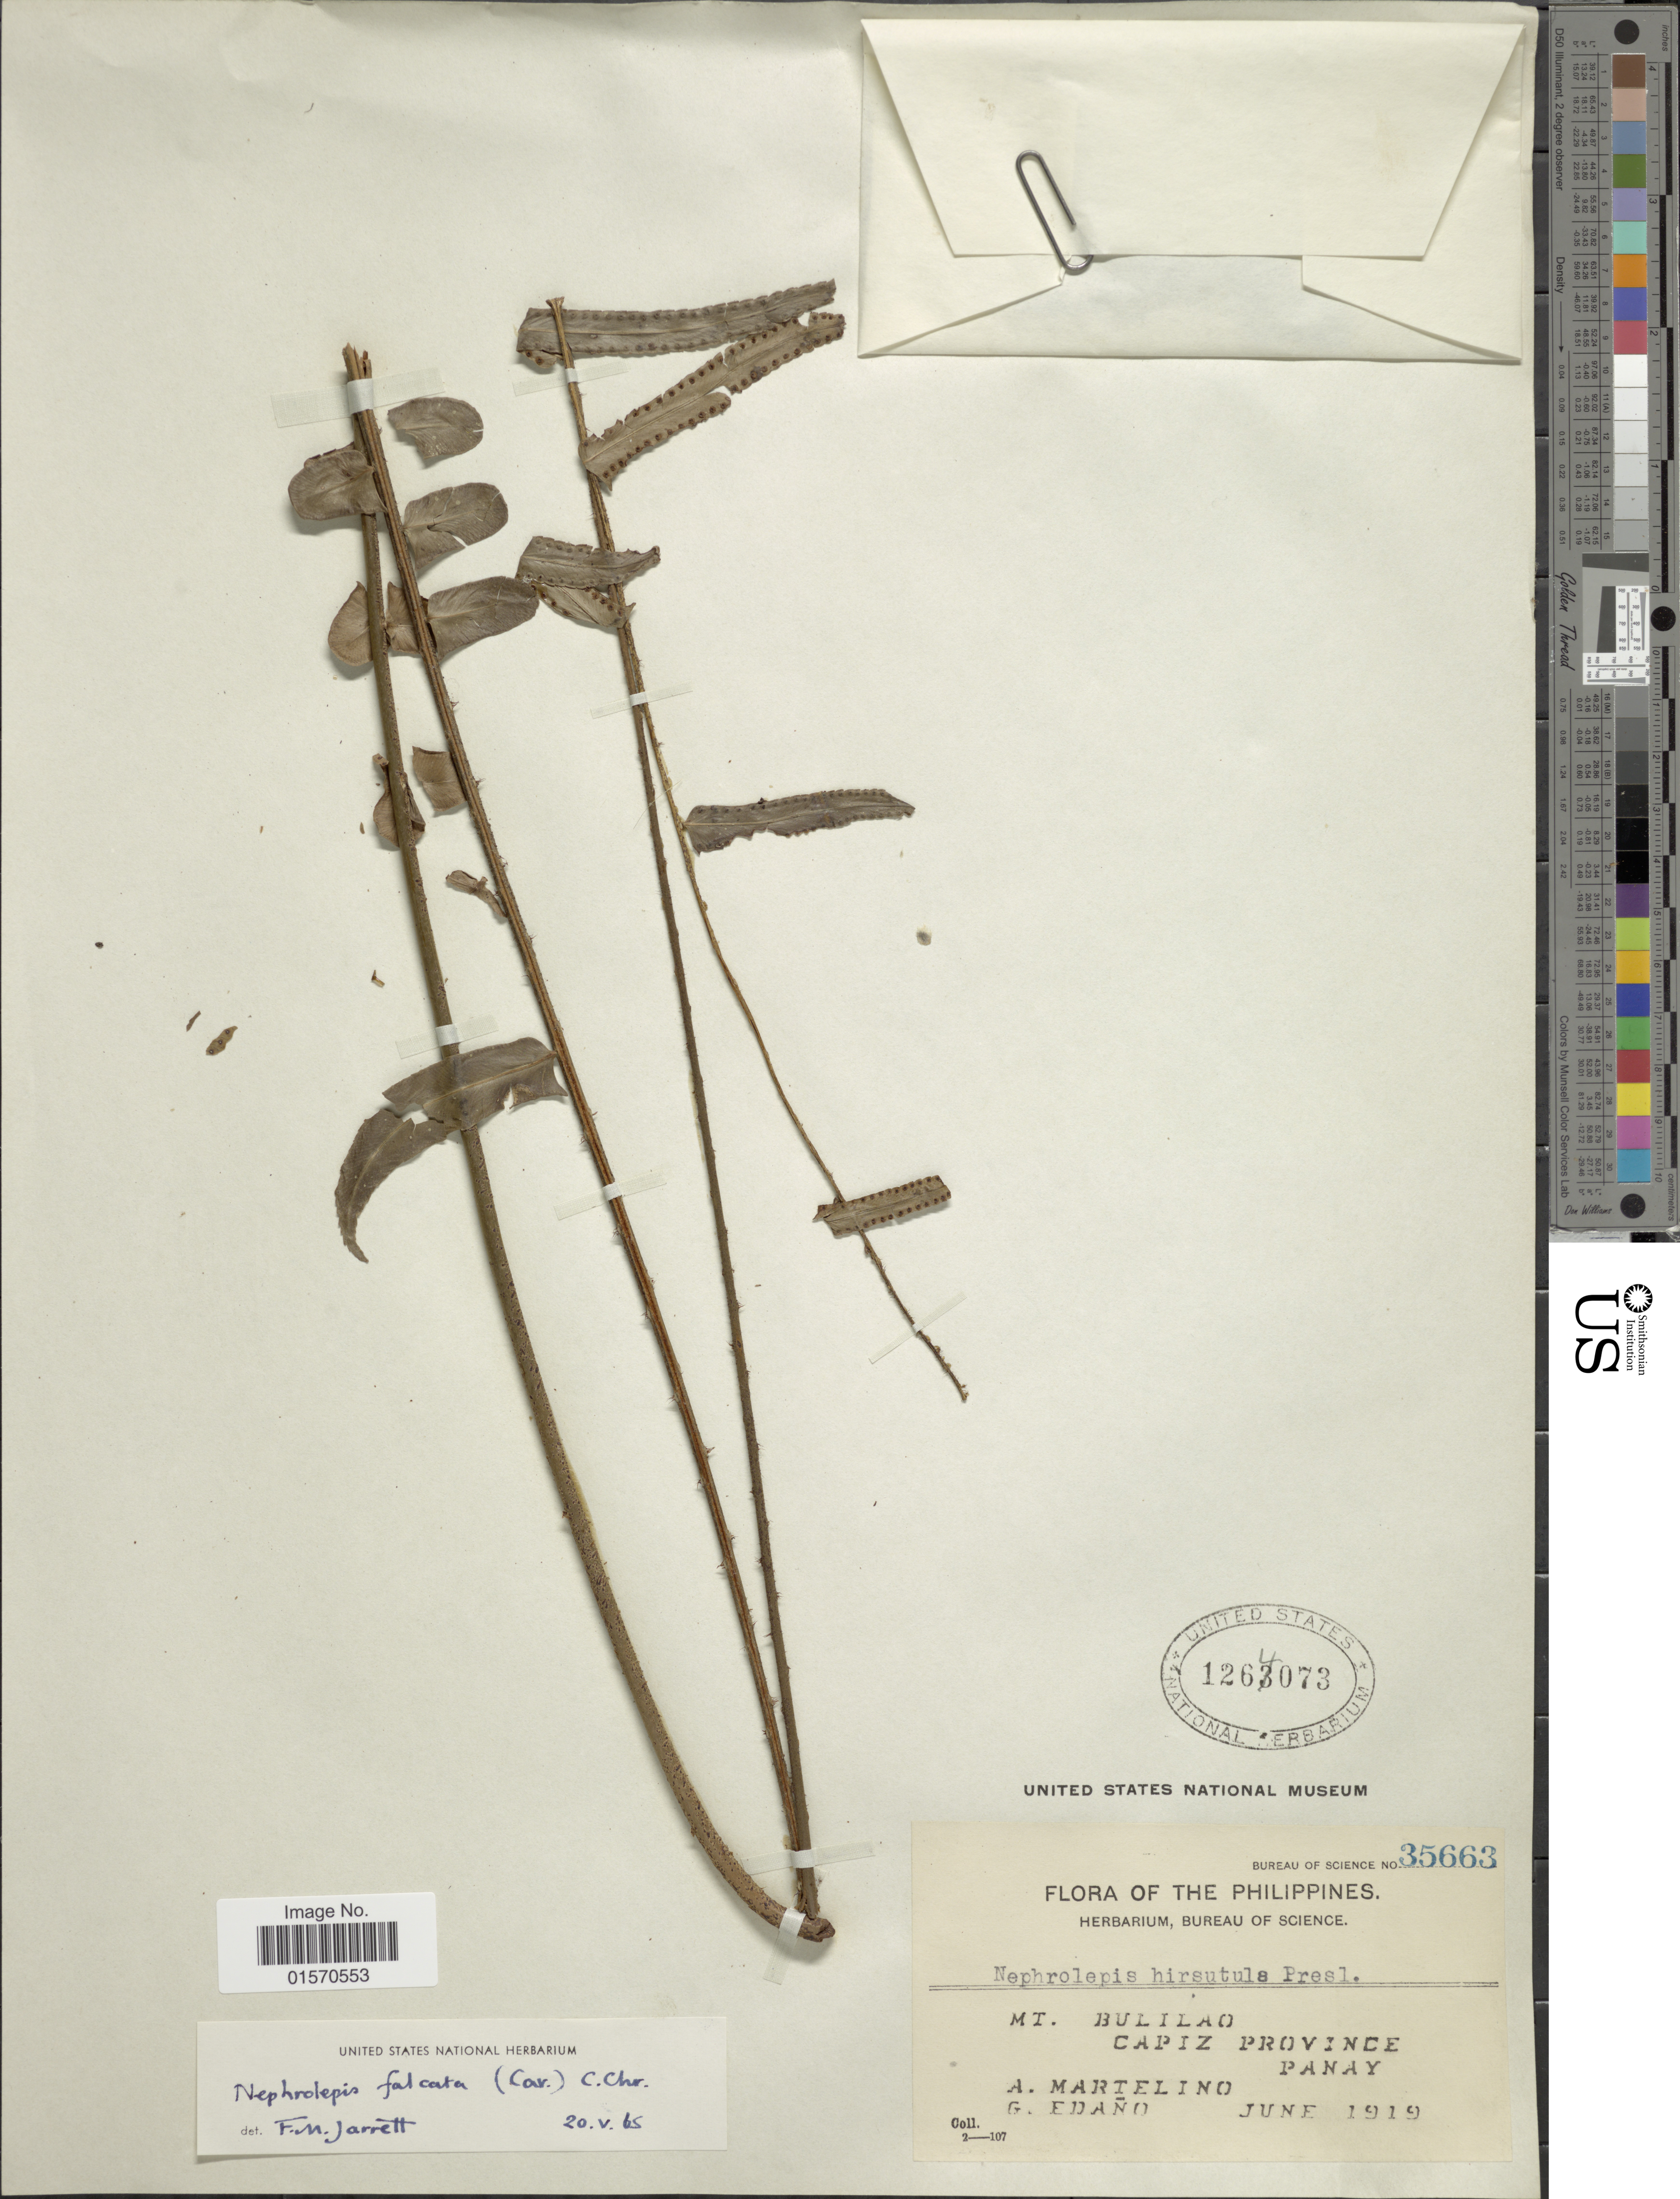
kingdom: Plantae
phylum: Tracheophyta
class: Polypodiopsida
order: Polypodiales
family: Nephrolepidaceae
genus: Nephrolepis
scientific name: Nephrolepis falcata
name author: (Cav.) C. Chr.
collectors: A. Martelino & G. Edaño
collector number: Bureau of Science 35663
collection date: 1919-06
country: Philippines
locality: Mt. Bulilao. Capiz Province. Panay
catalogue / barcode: US 1264073